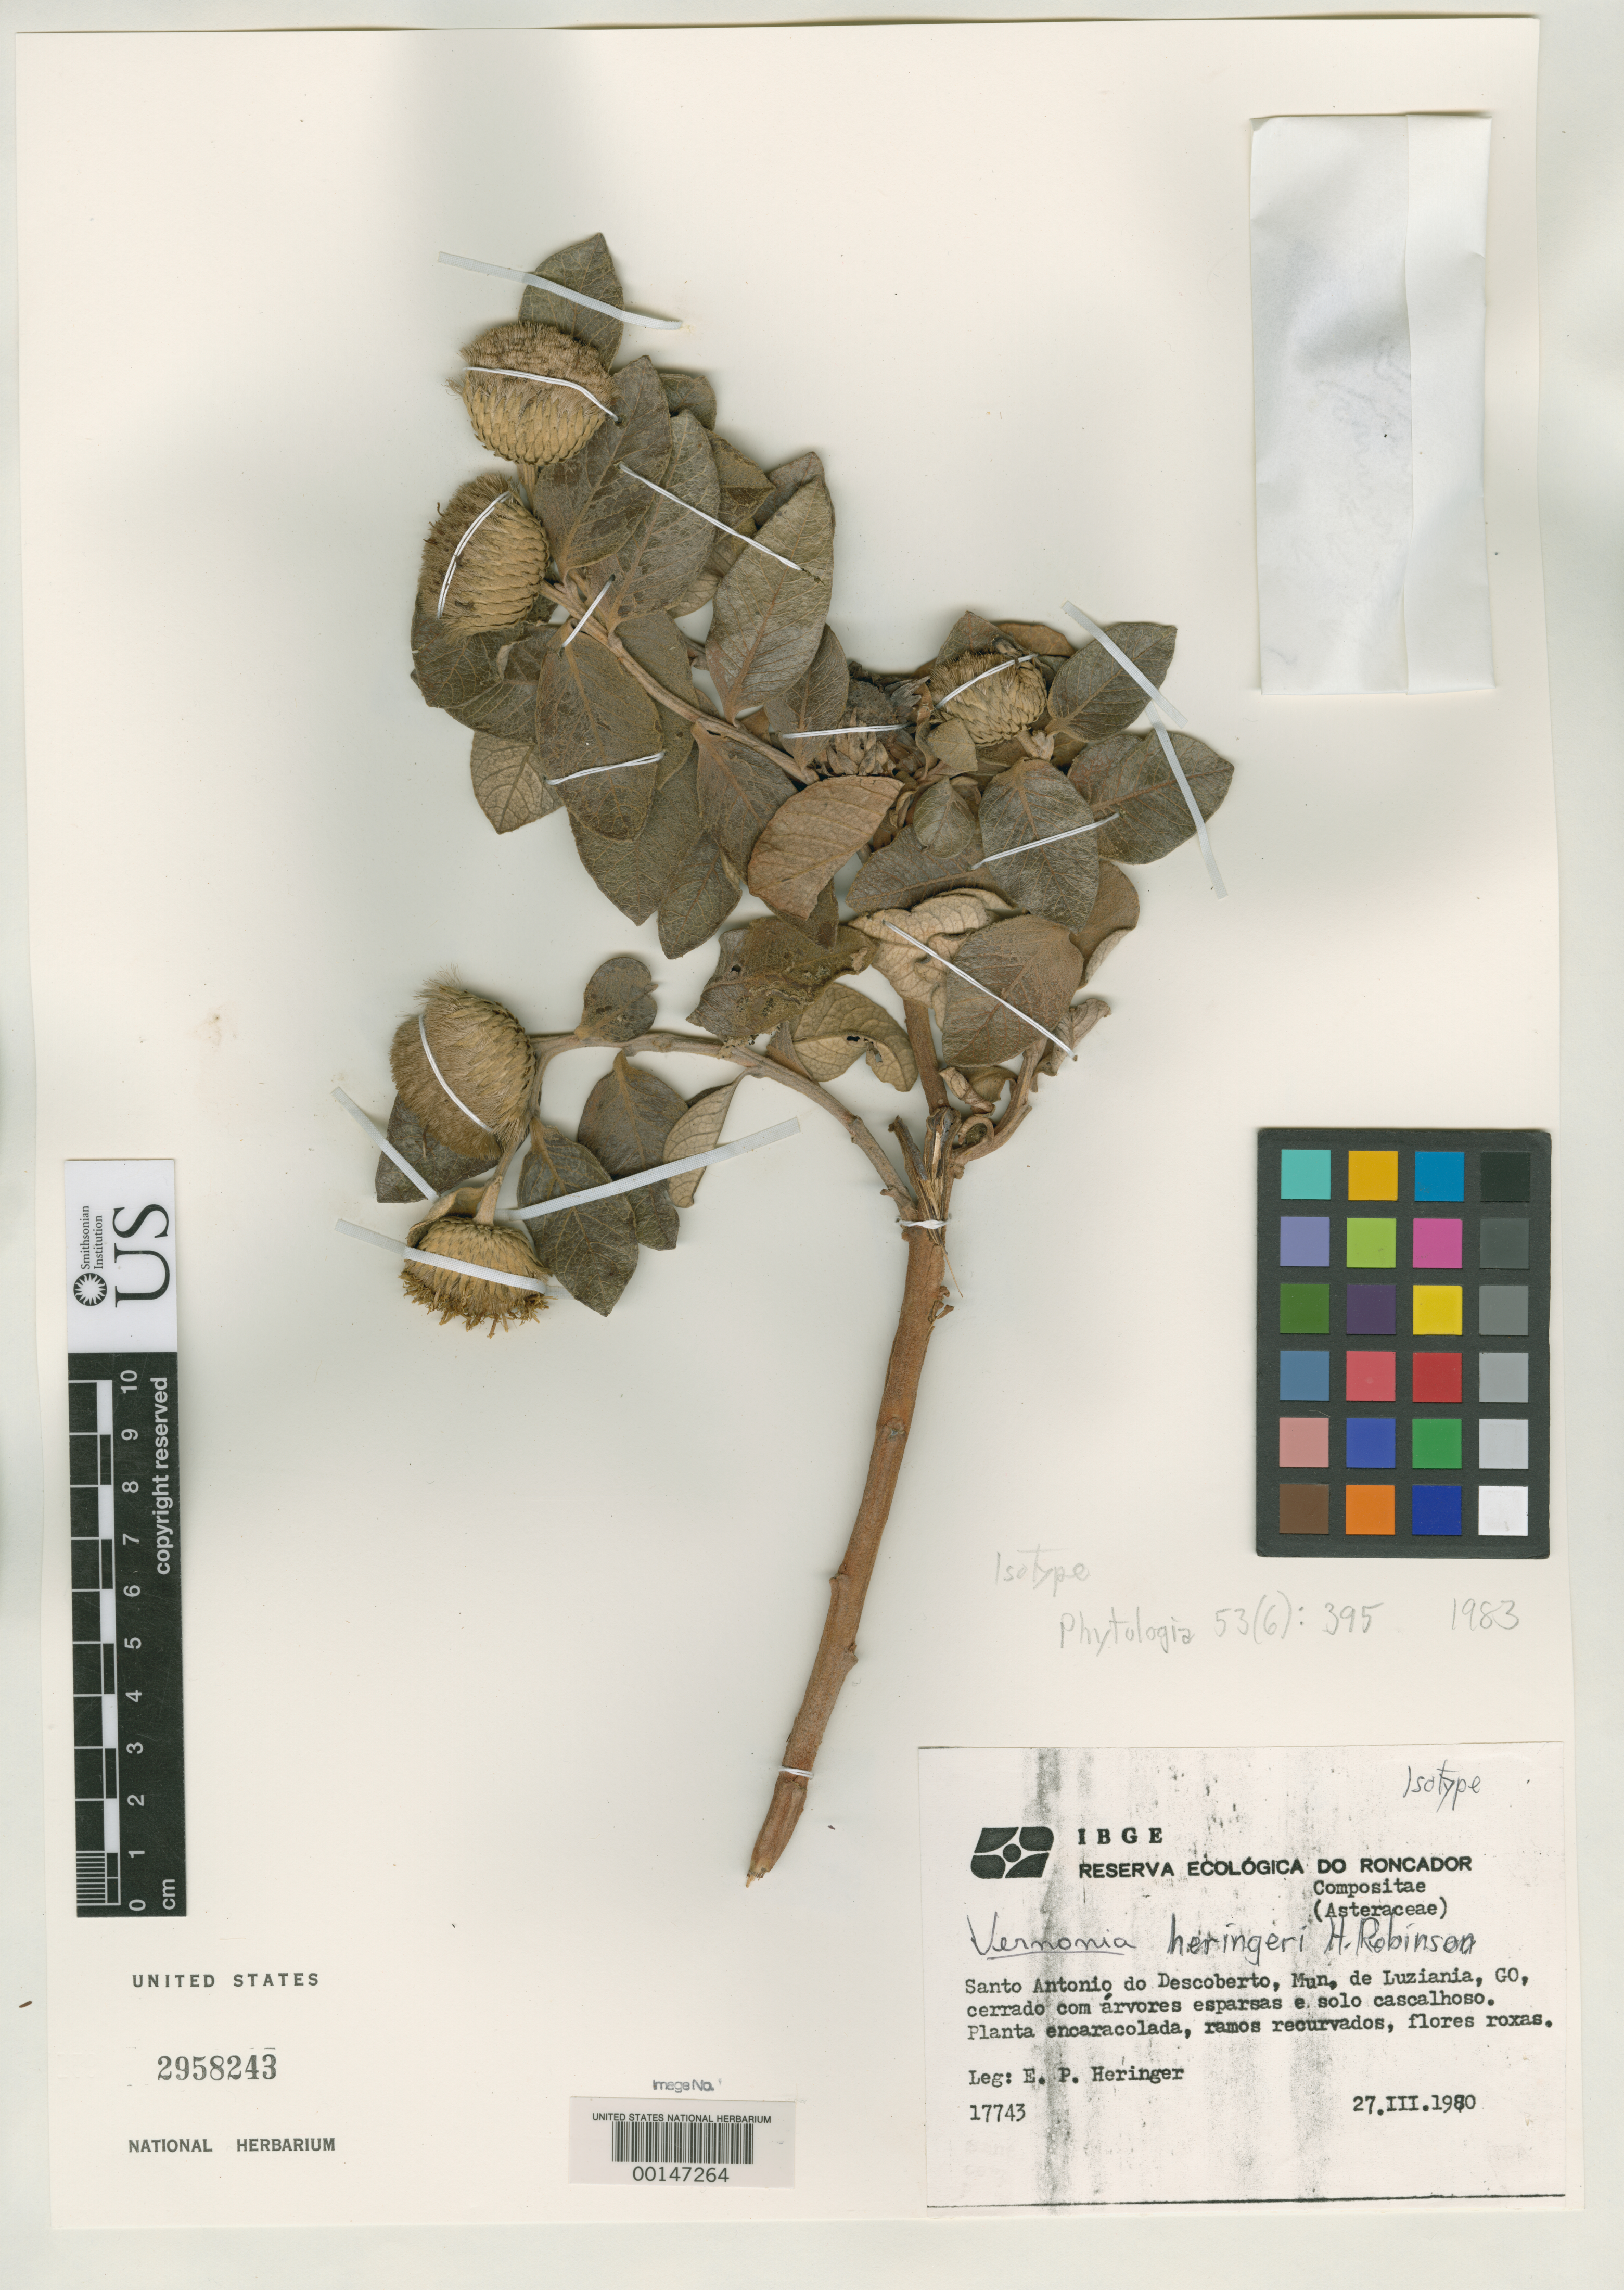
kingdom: Plantae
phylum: Tracheophyta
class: Magnoliopsida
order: Asterales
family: Asteraceae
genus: Vernonia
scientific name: Vernonia heringeri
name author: H. Rob.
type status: Isotype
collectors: E. P. Heringer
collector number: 17743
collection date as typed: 27 Mar 1980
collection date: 1980-03-27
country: Brazil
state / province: Goiás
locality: Santo Antonio do Descoberto.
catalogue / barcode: US 2958243